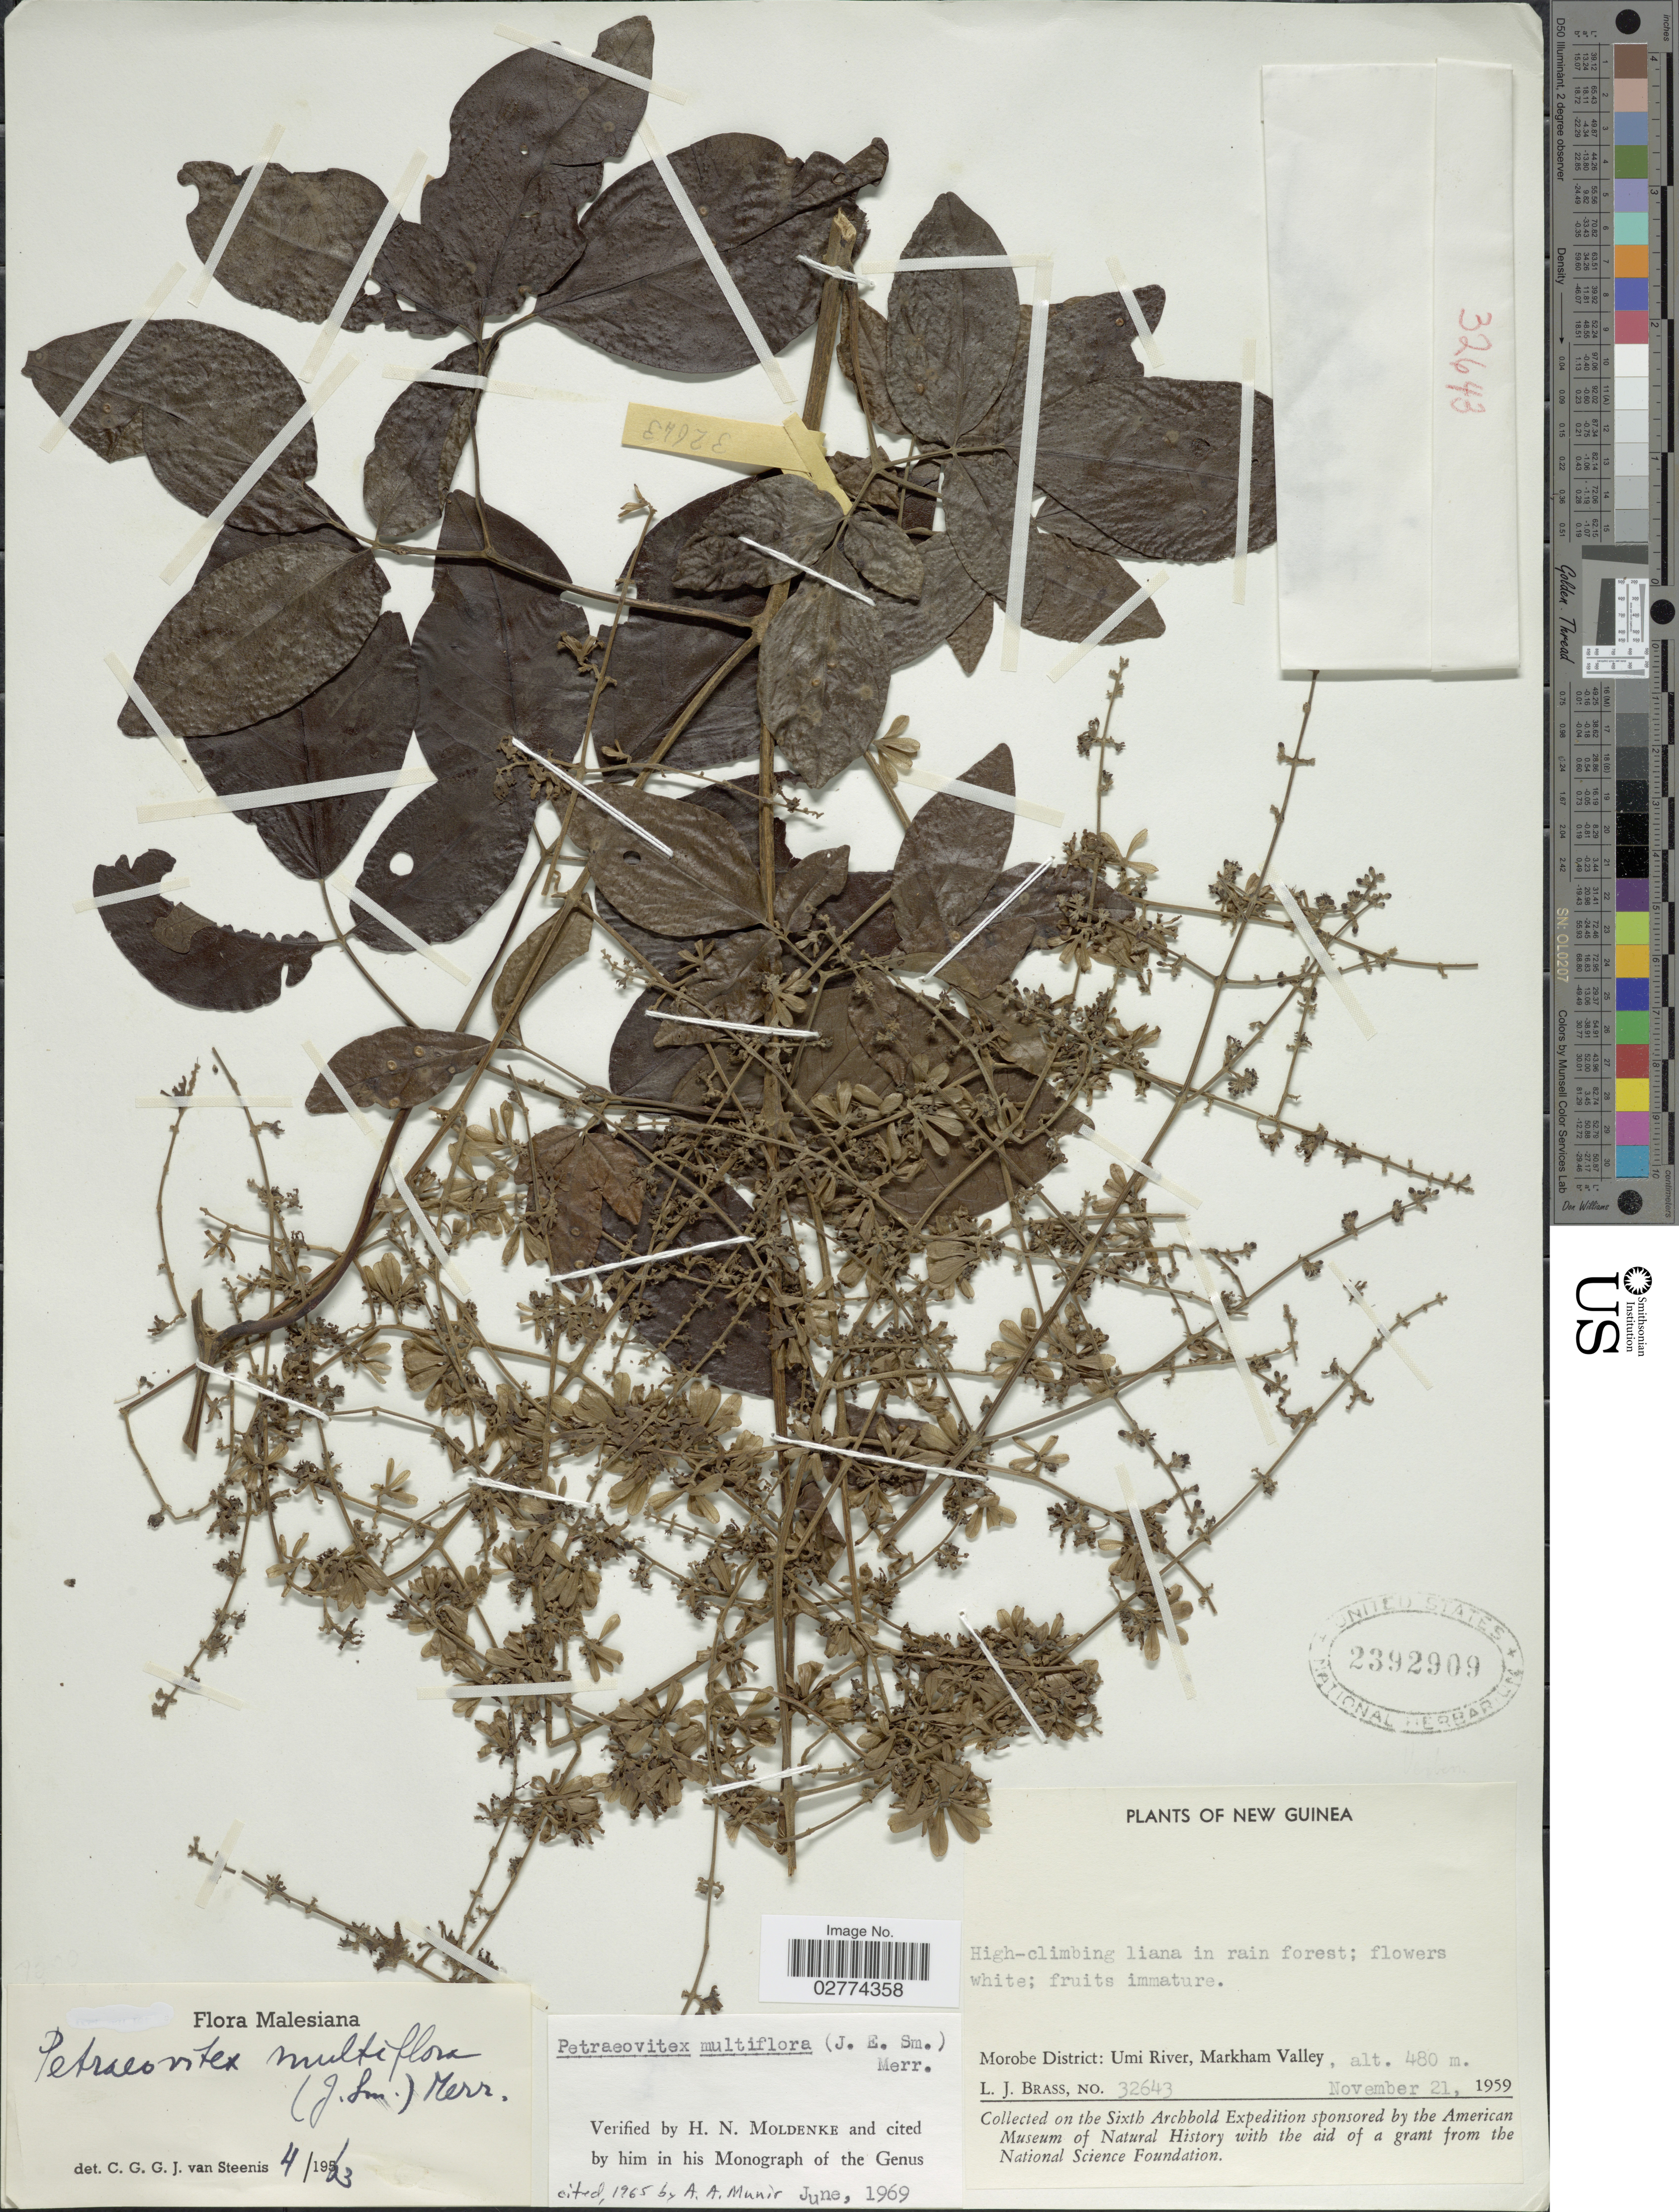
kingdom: Plantae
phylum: Tracheophyta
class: Magnoliopsida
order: Lamiales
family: Lamiaceae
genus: Petraeovitex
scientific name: Petraeovitex multiflora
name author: (Small) Merr.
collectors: L. J. Brass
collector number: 32643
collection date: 1959-11-21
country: Papua New Guinea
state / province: Morobe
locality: New Guinea. Umi River, Markham Valley.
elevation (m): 480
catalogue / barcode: US 2392909